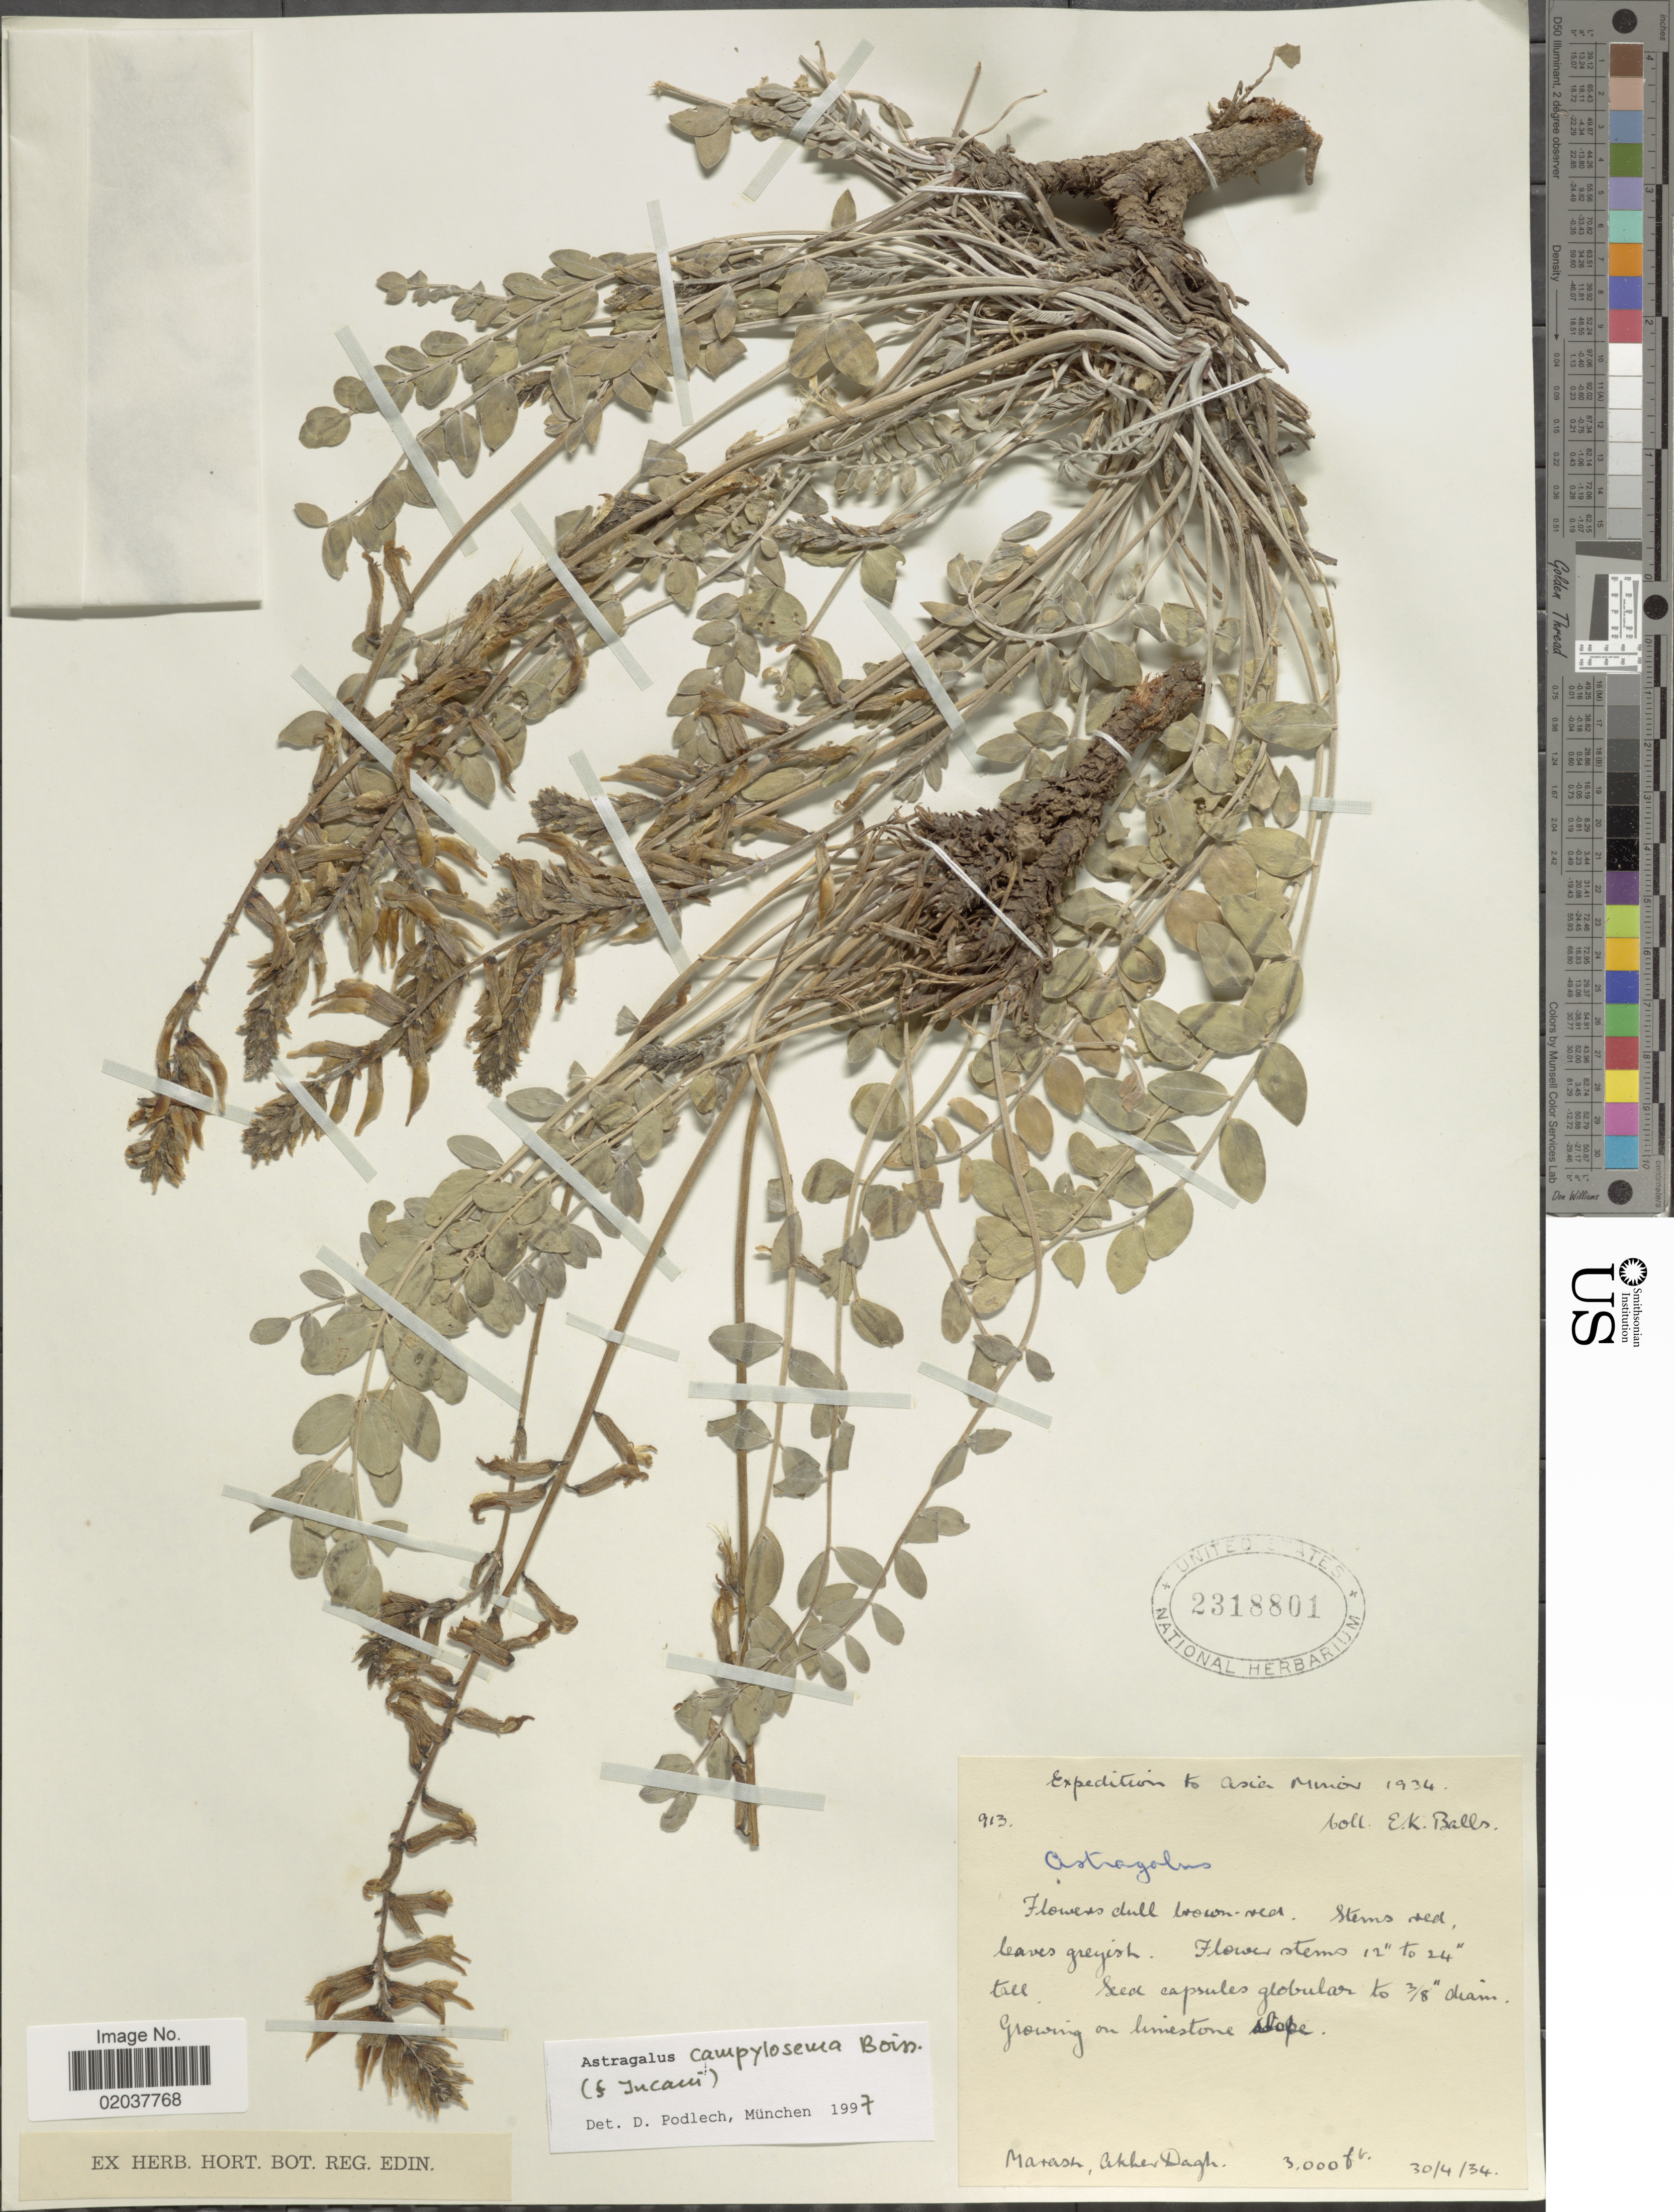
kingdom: Plantae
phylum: Tracheophyta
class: Magnoliopsida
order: Fabales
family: Fabaceae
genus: Astragalus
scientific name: Astragalus campylosema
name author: Boiss.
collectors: E. K. Balls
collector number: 913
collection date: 1934-04-30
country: Turkey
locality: Asia Minor, Marash, Akher Dagh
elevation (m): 914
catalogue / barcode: US 2318801